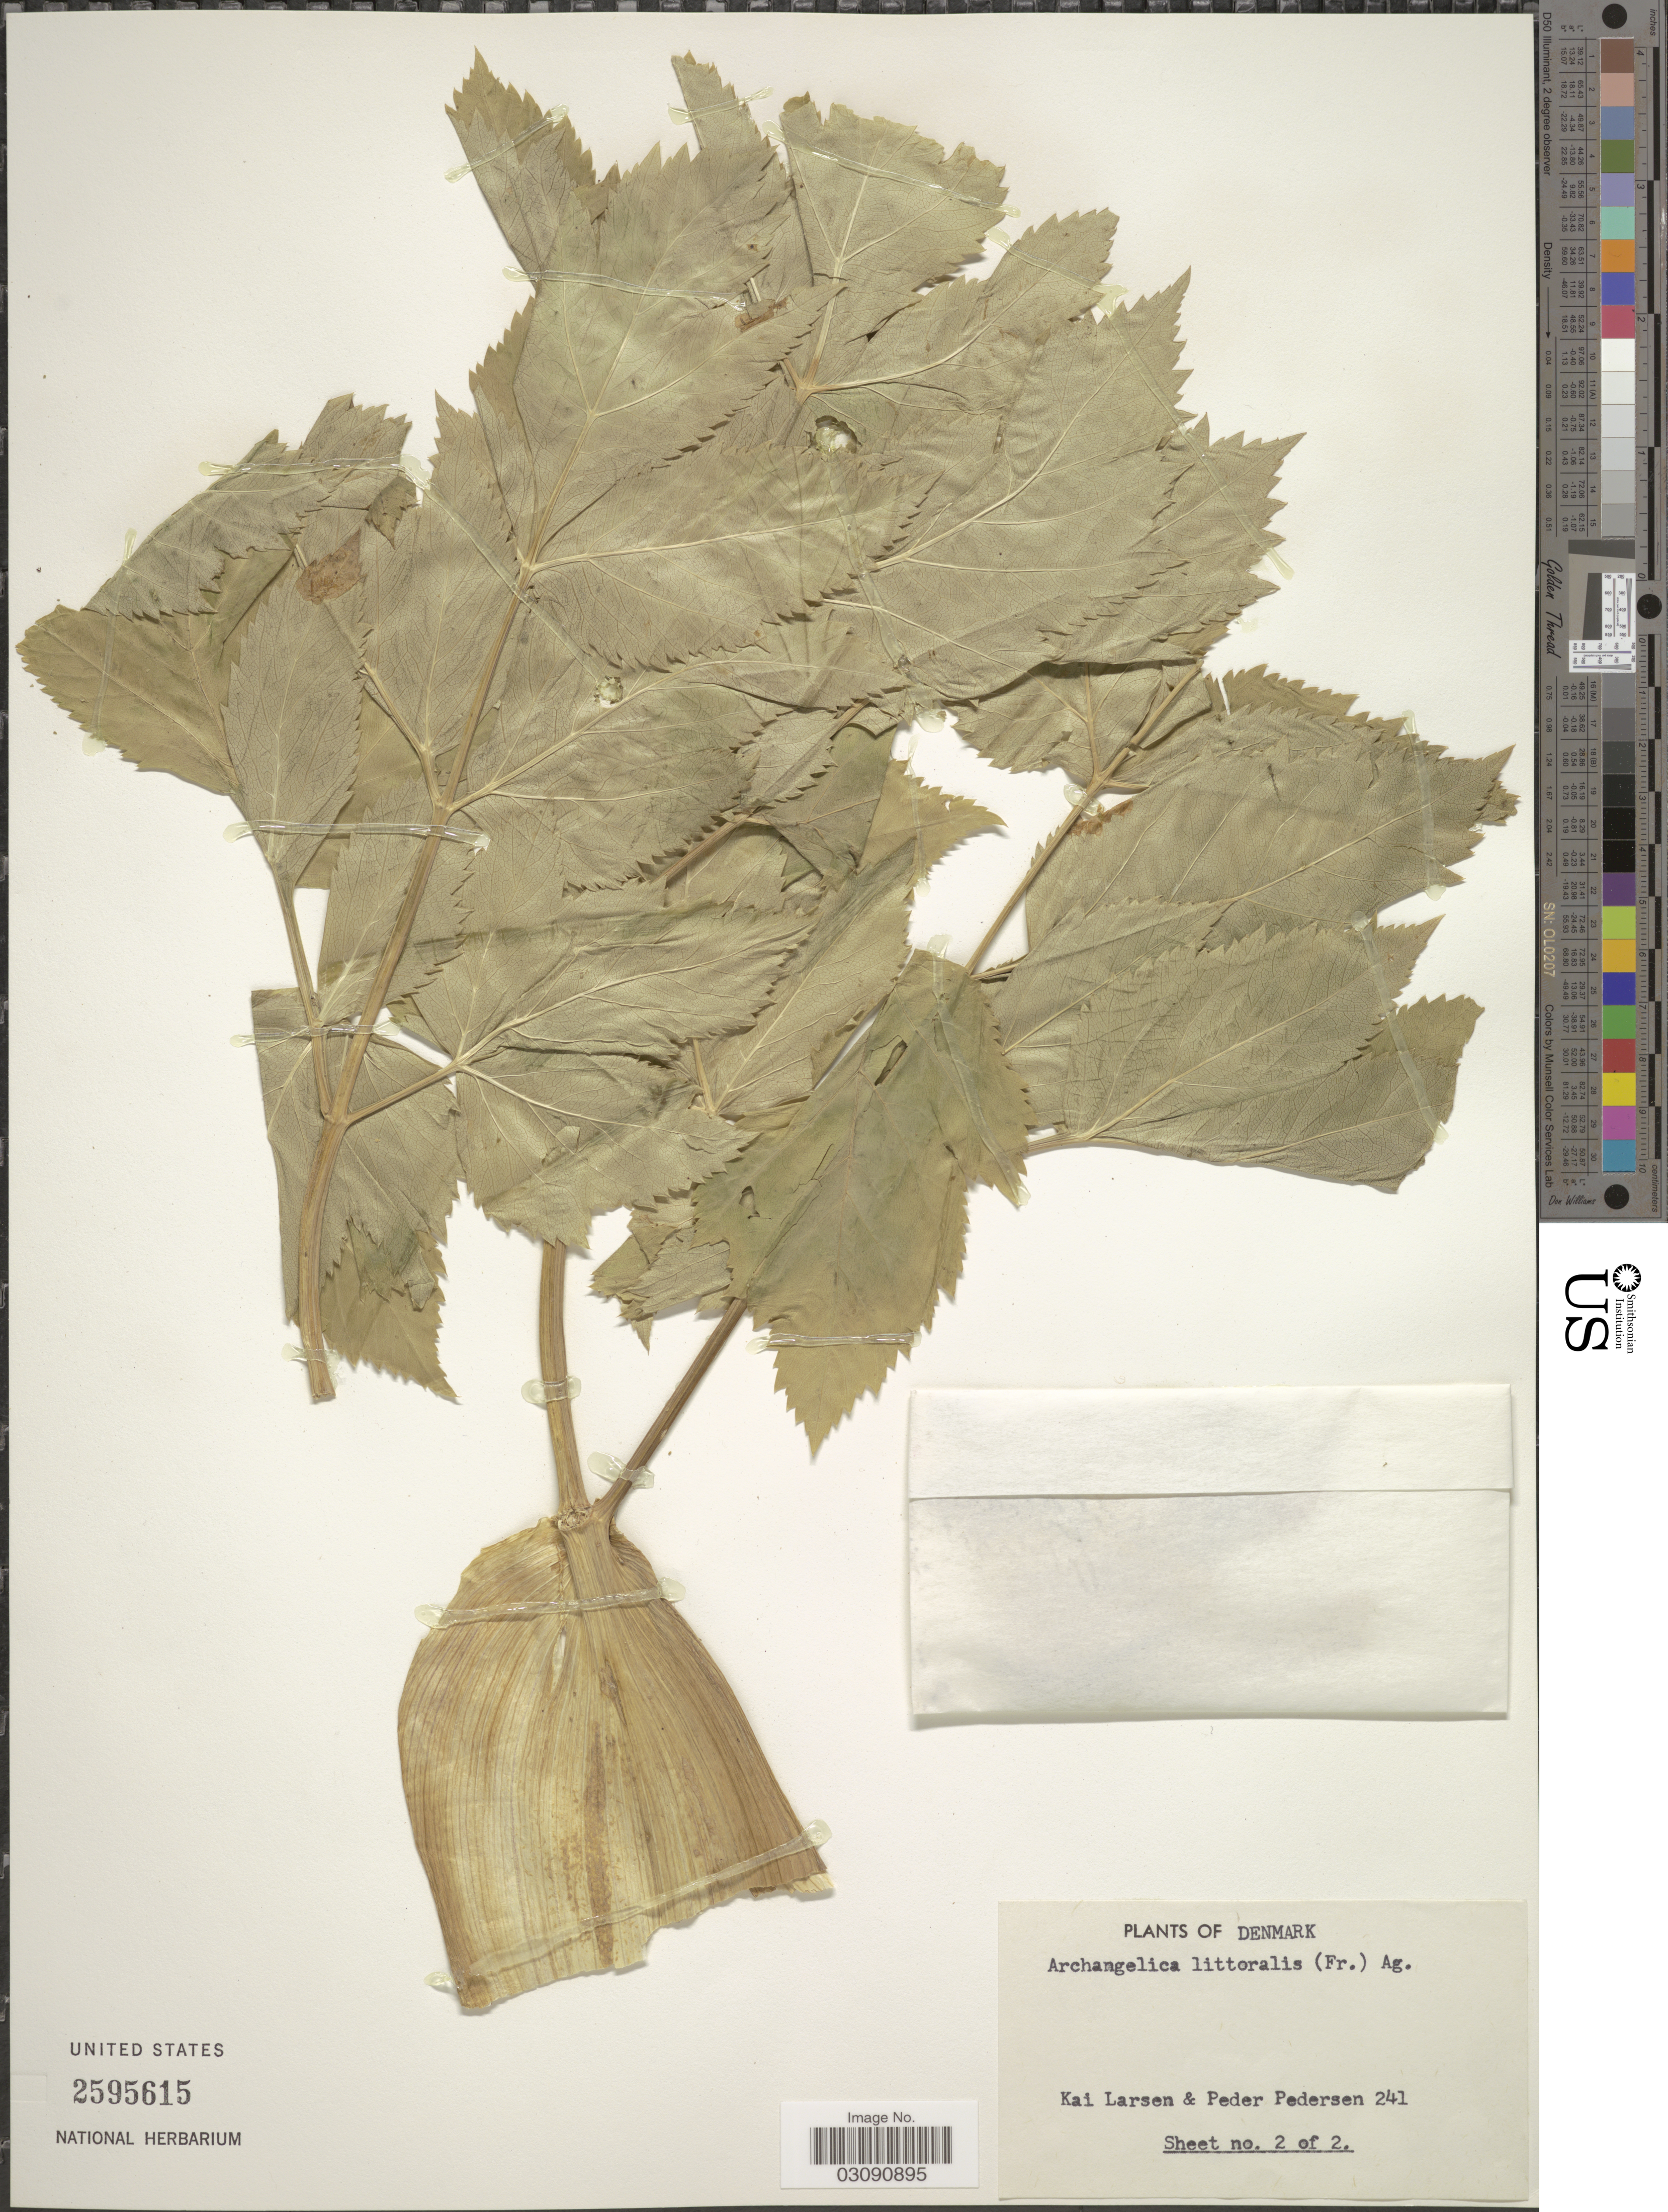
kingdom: Plantae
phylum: Tracheophyta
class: Magnoliopsida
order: Apiales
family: Apiaceae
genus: Archangelica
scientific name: Archangelica littoralis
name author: C. Agardh ex DC.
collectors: K. Larsen & P. Pedersen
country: Denmark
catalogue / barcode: US 2595615